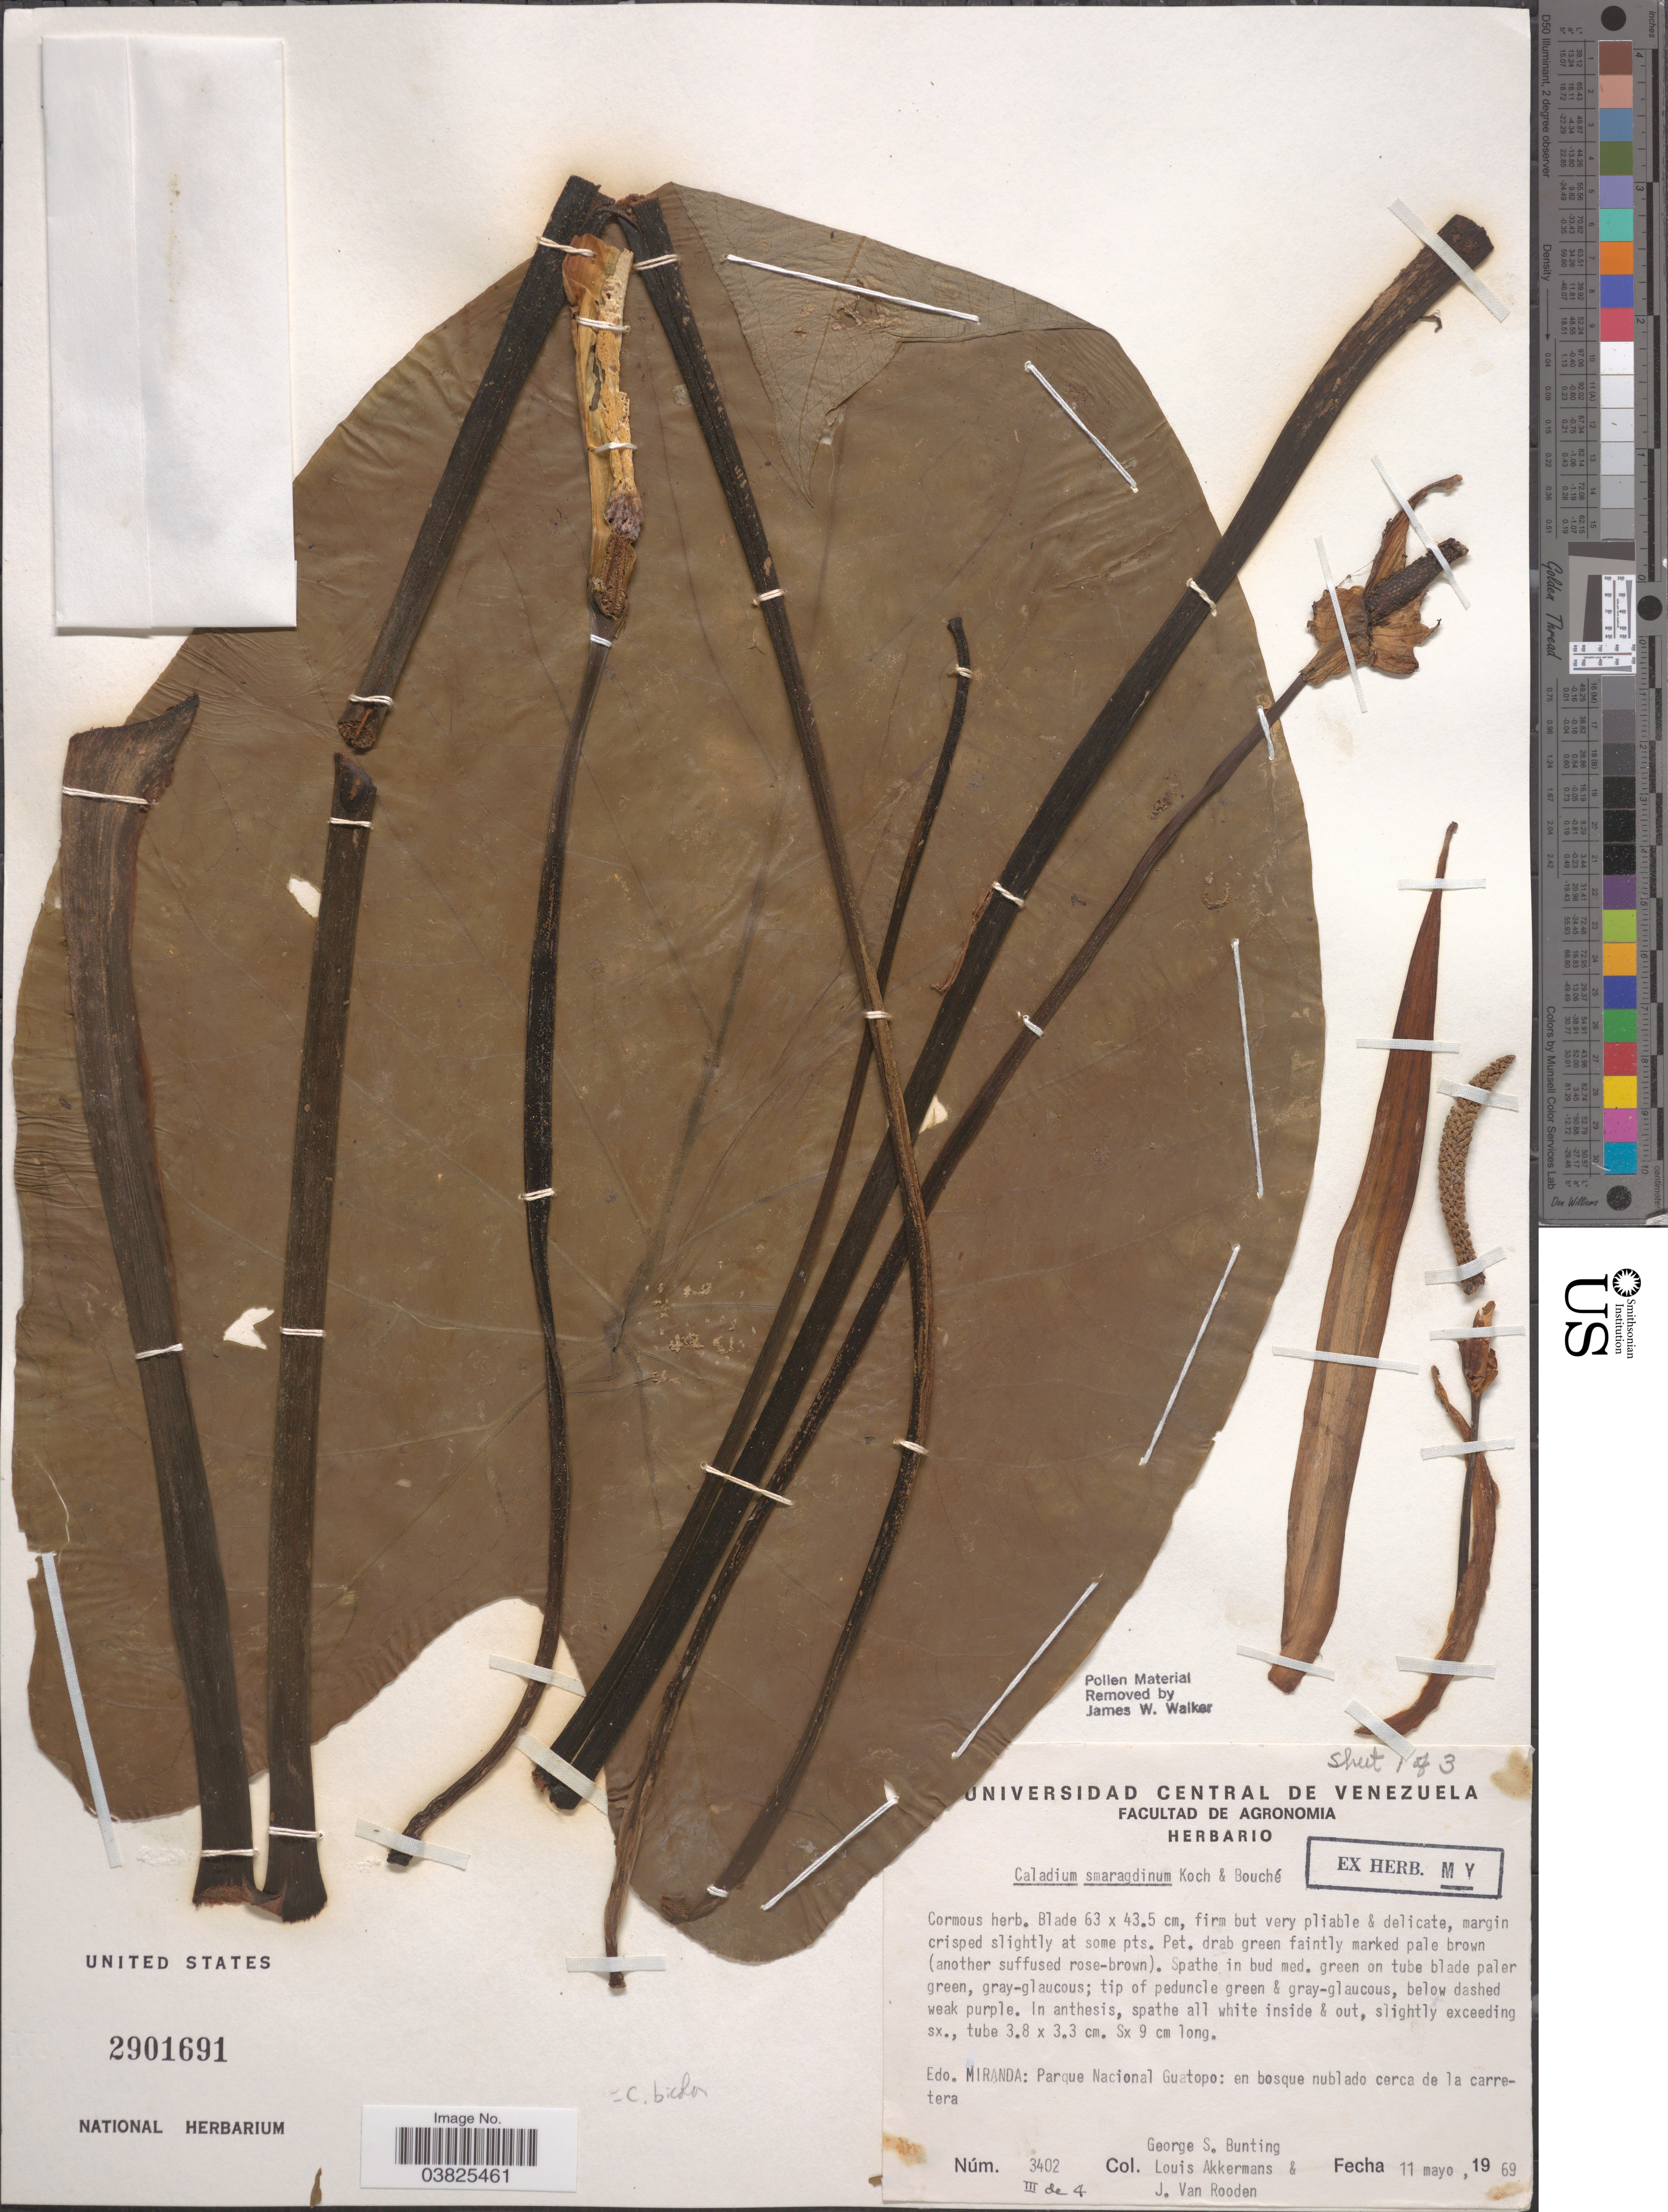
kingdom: Plantae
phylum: Tracheophyta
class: Liliopsida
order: Alismatales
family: Araceae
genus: Caladium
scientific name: Caladium bicolor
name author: (Aiton) Vent.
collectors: G. S. Bunting, L. M. Akkermans & J. Van Rooden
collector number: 3402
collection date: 1969-05-11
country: Venezuela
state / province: Miranda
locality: Parque Nacional Guatopo.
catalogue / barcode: US 2901691